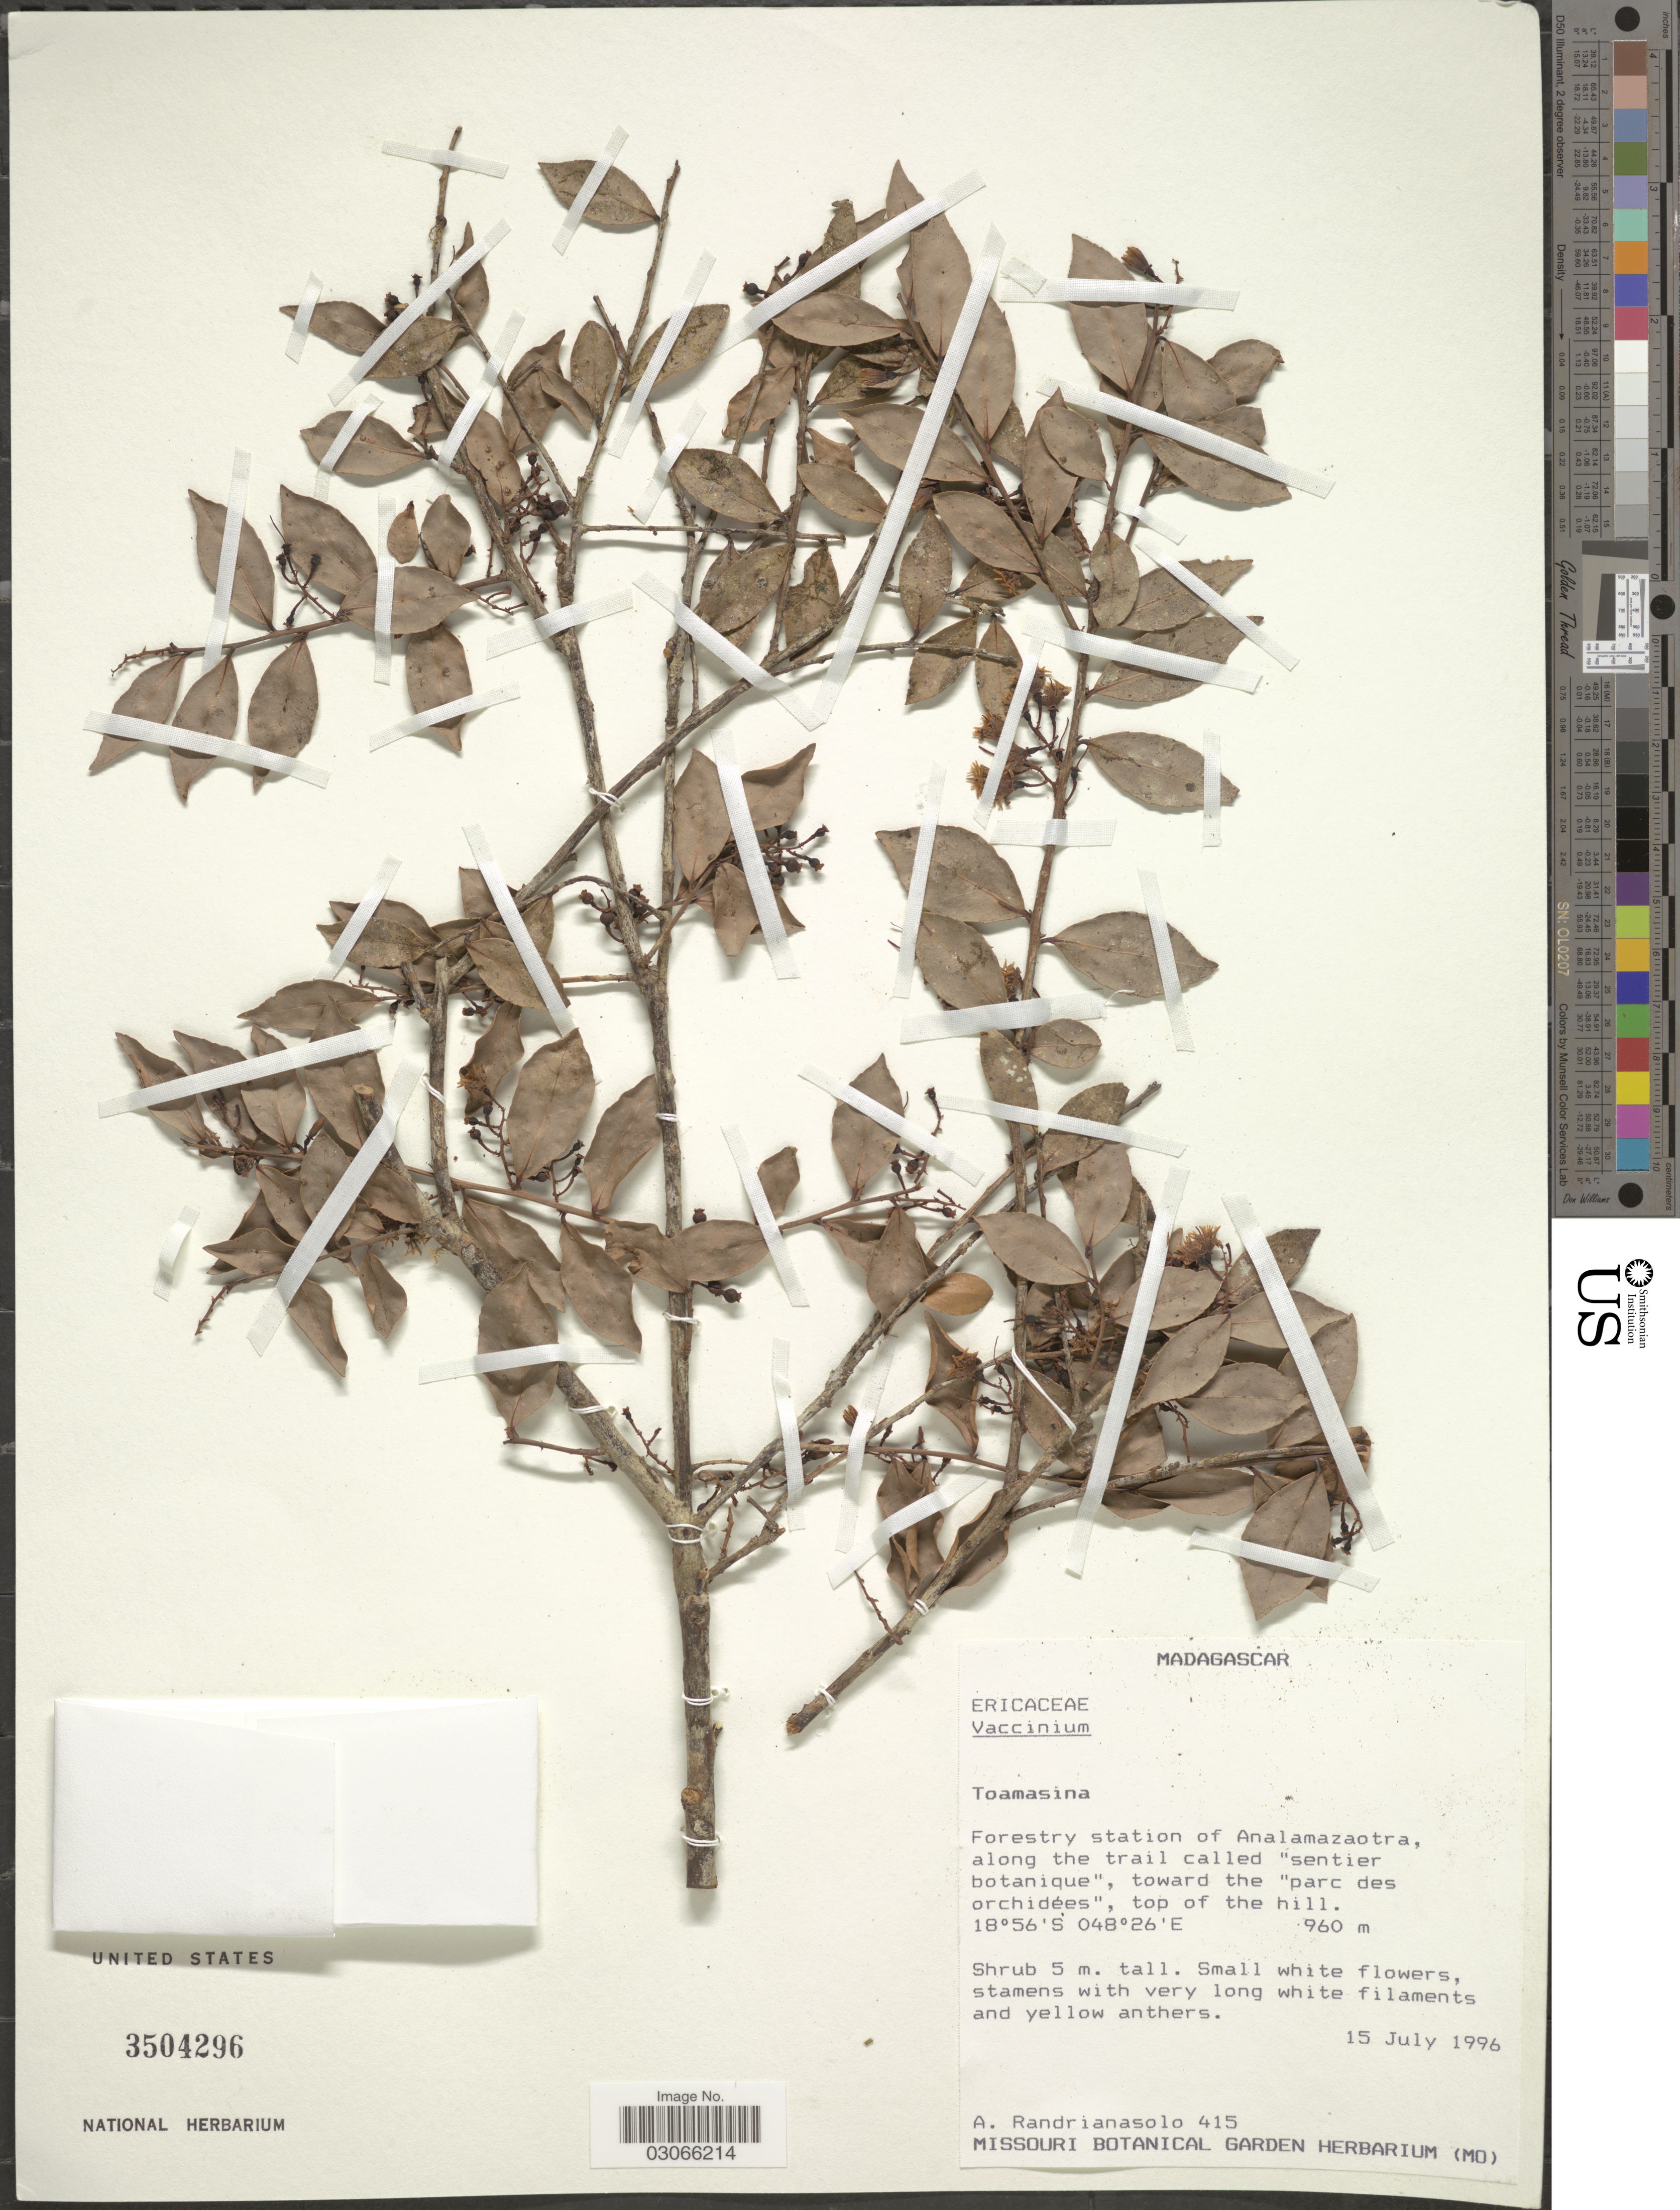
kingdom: Plantae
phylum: Tracheophyta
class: Magnoliopsida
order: Ericales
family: Ericaceae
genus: Vaccinium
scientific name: Vaccinium sp.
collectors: A. Randrianasolo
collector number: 415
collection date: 1996-07-15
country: Madagascar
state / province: Alaotra Mangoro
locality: Forestry station of Analamazaotra, along the trail called "sentier botanique", toward the "parc des orchidées", top of the hill.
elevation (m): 960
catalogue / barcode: US 3504296